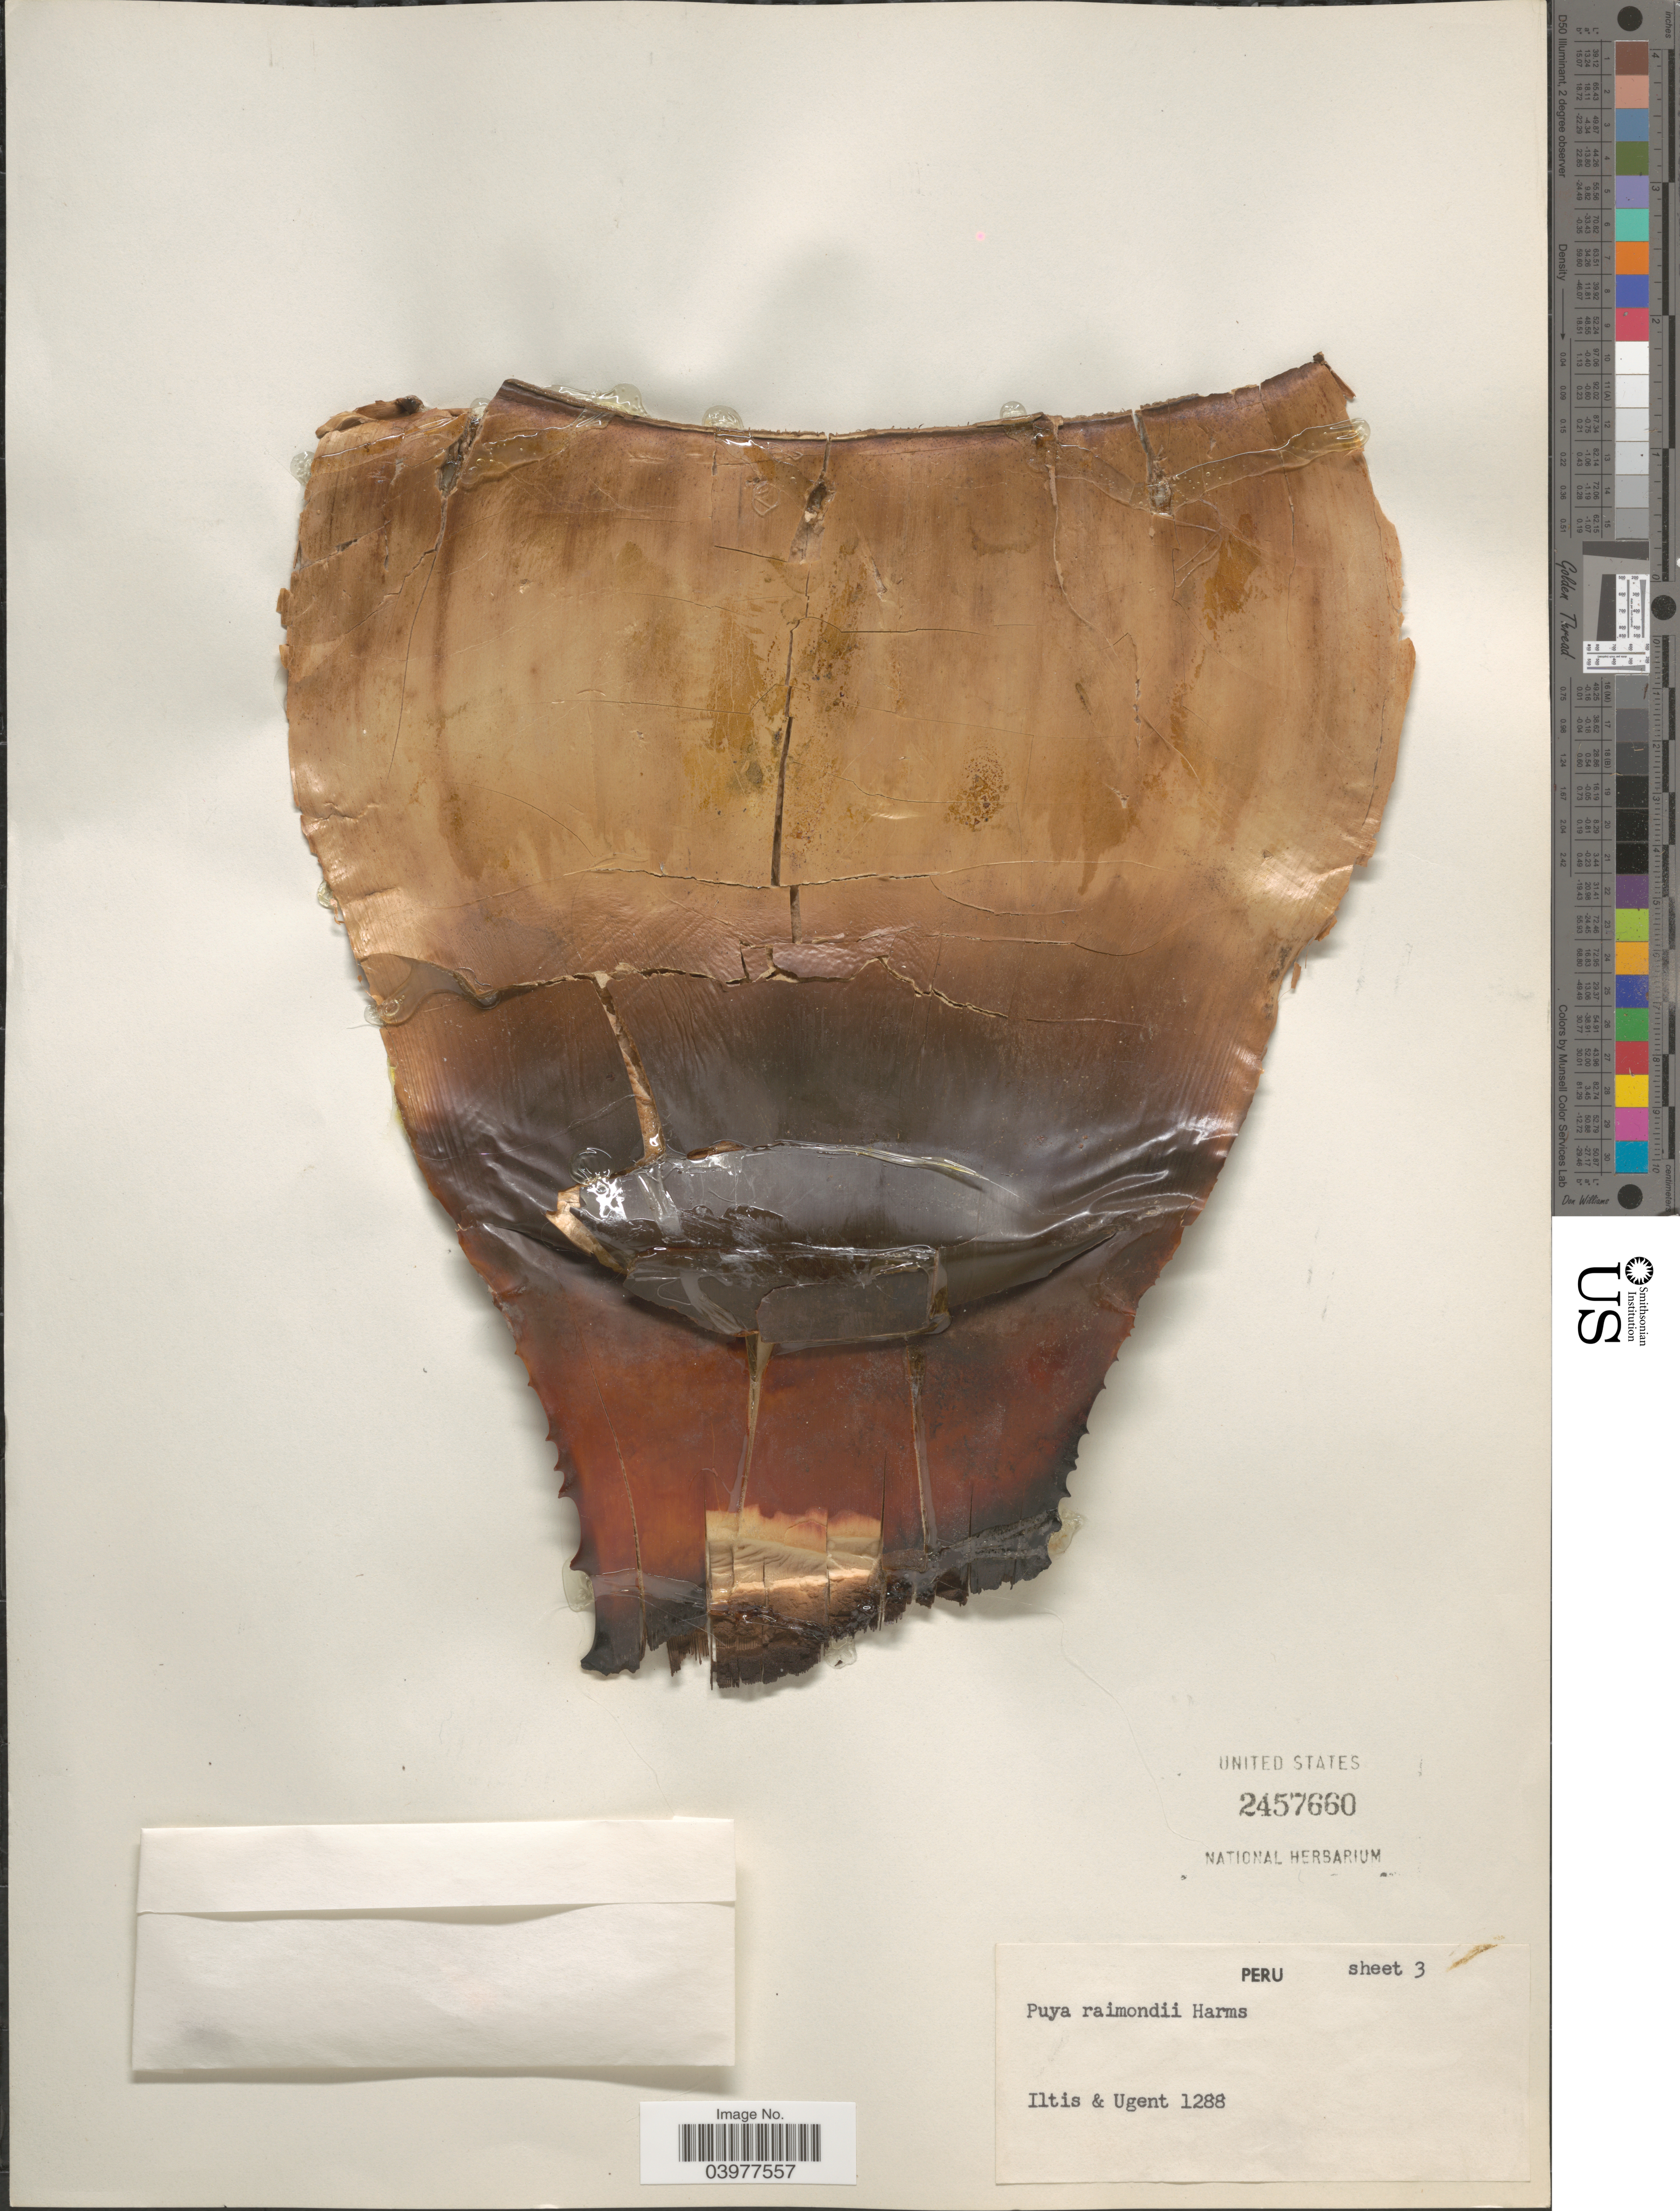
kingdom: Plantae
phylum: Tracheophyta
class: Liliopsida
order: Poales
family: Bromeliaceae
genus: Puya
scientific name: Puya raimondii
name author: Harms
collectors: -- Iltis & Ugent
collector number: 1288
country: Peru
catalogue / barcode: US 2457660